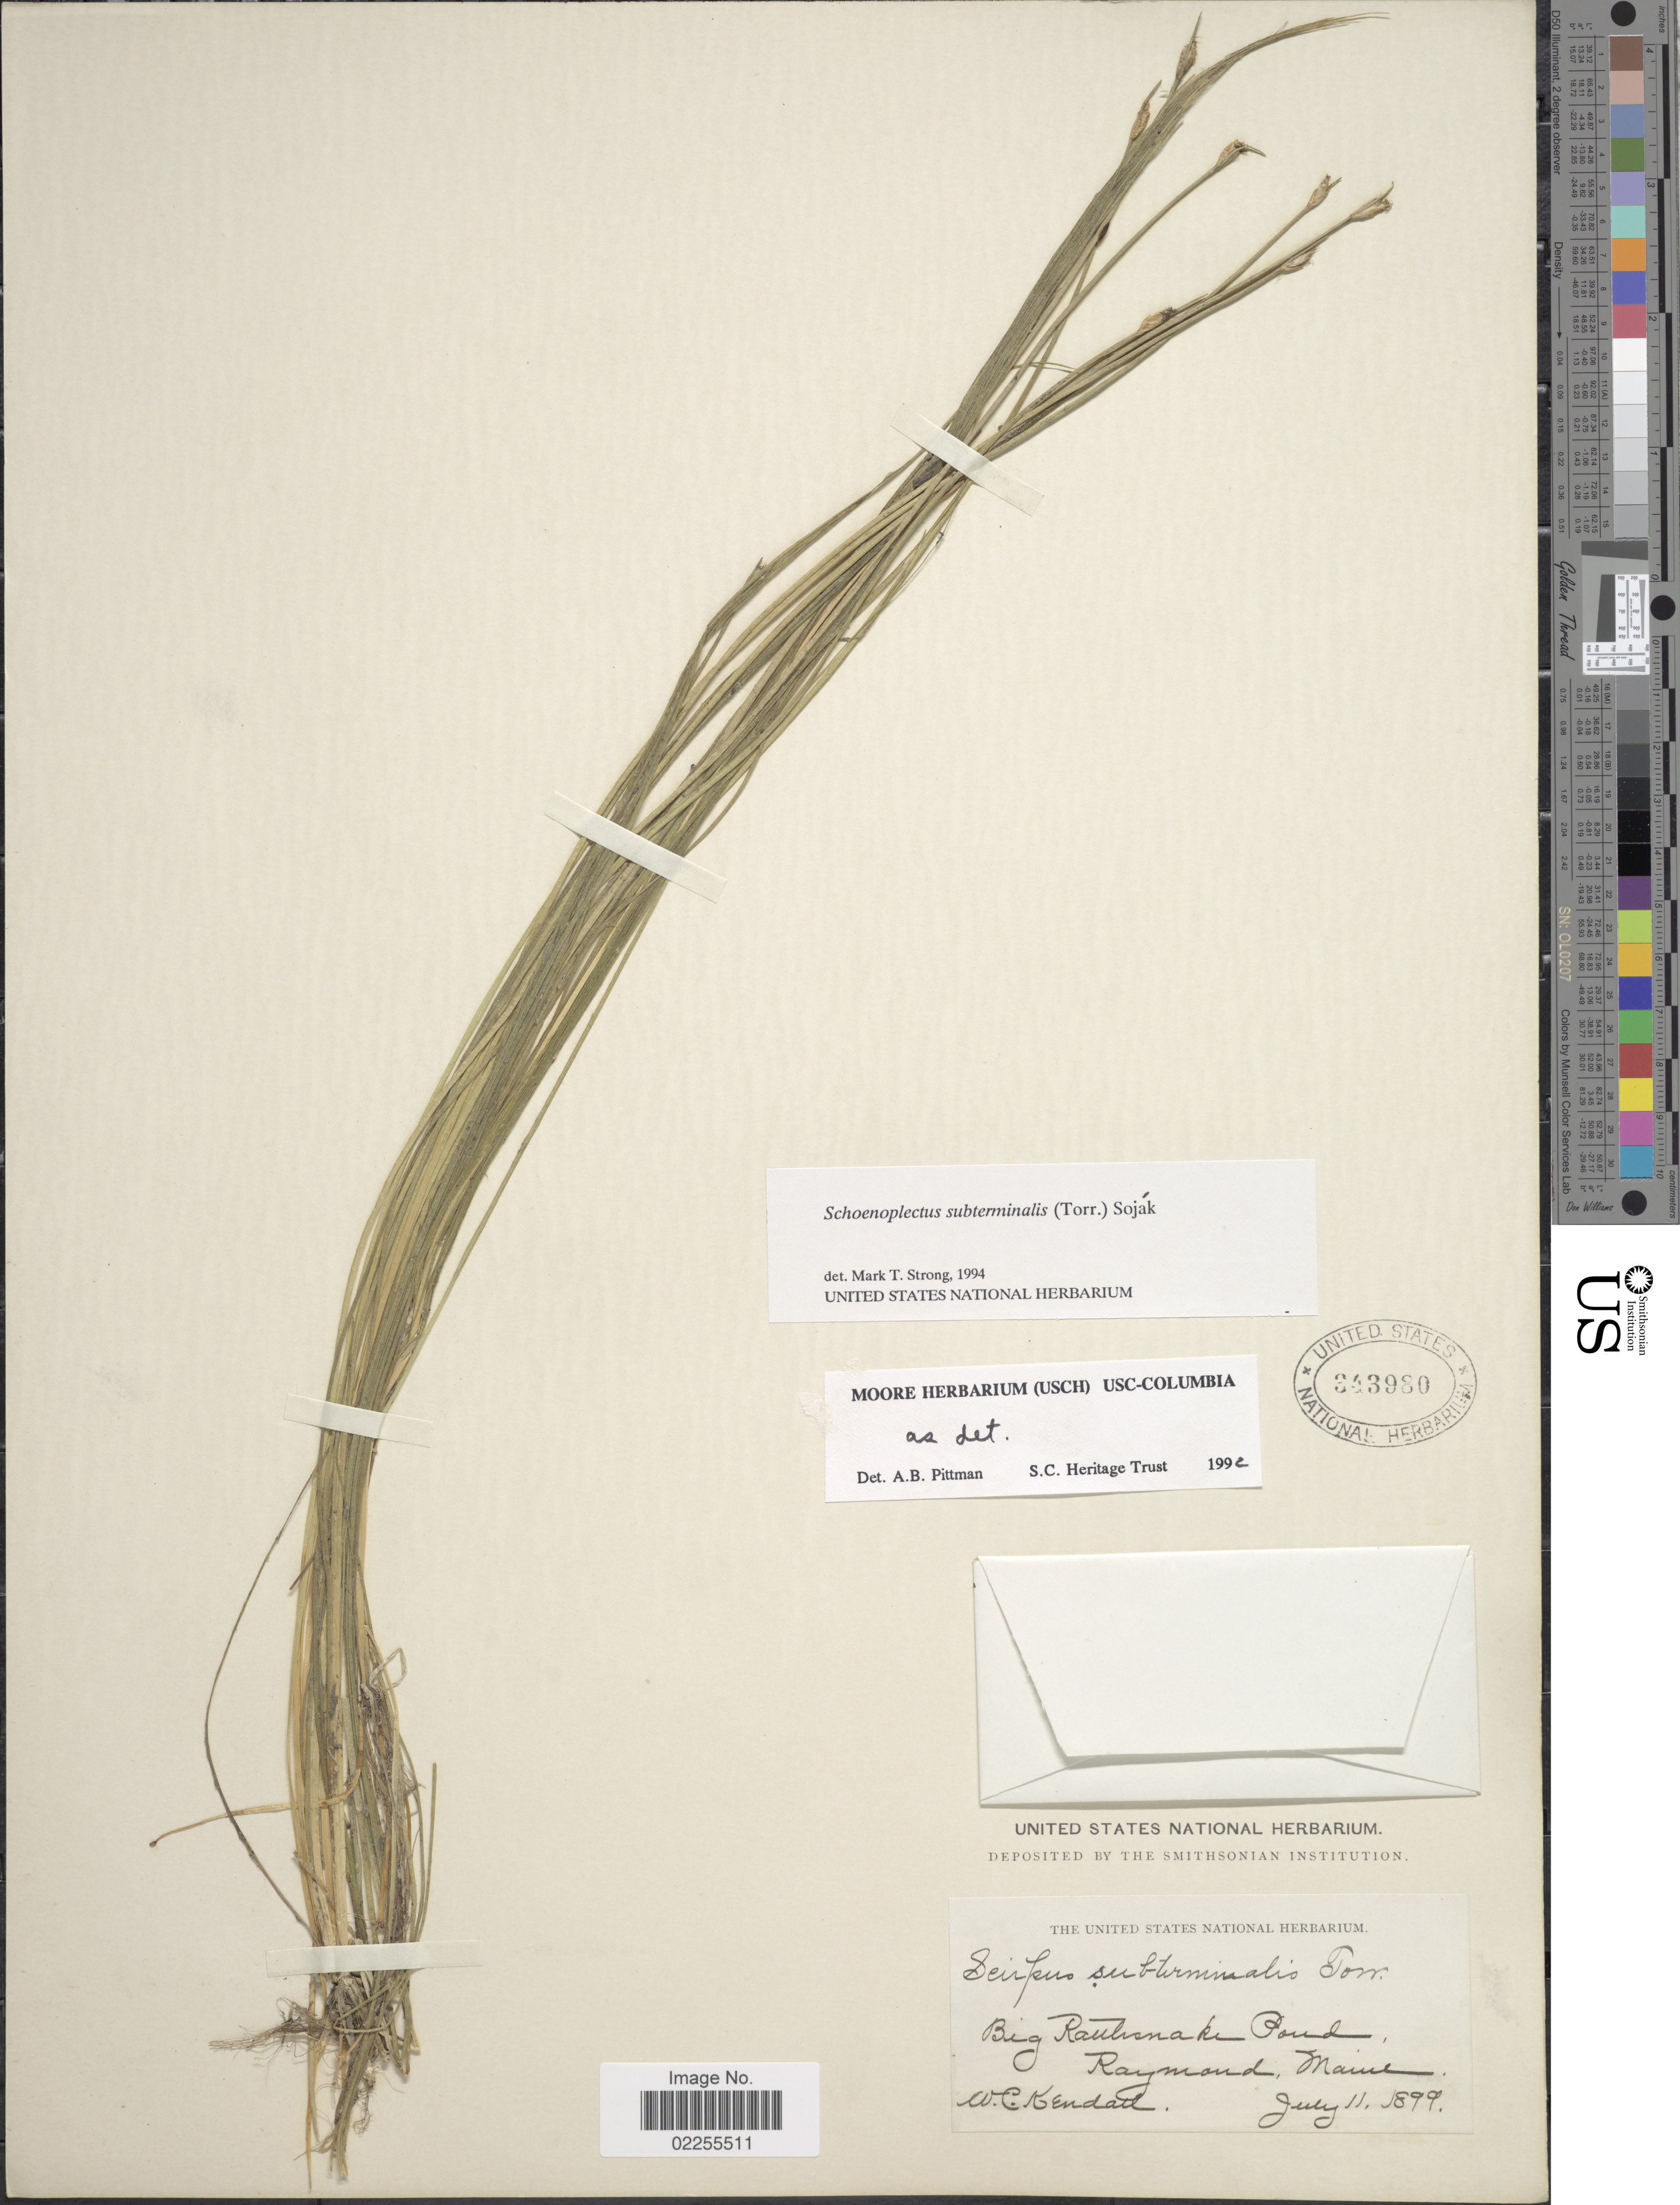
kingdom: Plantae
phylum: Tracheophyta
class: Liliopsida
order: Poales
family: Cyperaceae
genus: Schoenoplectus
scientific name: Schoenoplectus subterminalis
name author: (Torr.) Soják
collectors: W. Kendall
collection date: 1899-07-11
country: United States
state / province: Maine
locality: Big Rattlesnake Pond, Raymond.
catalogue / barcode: US 343980